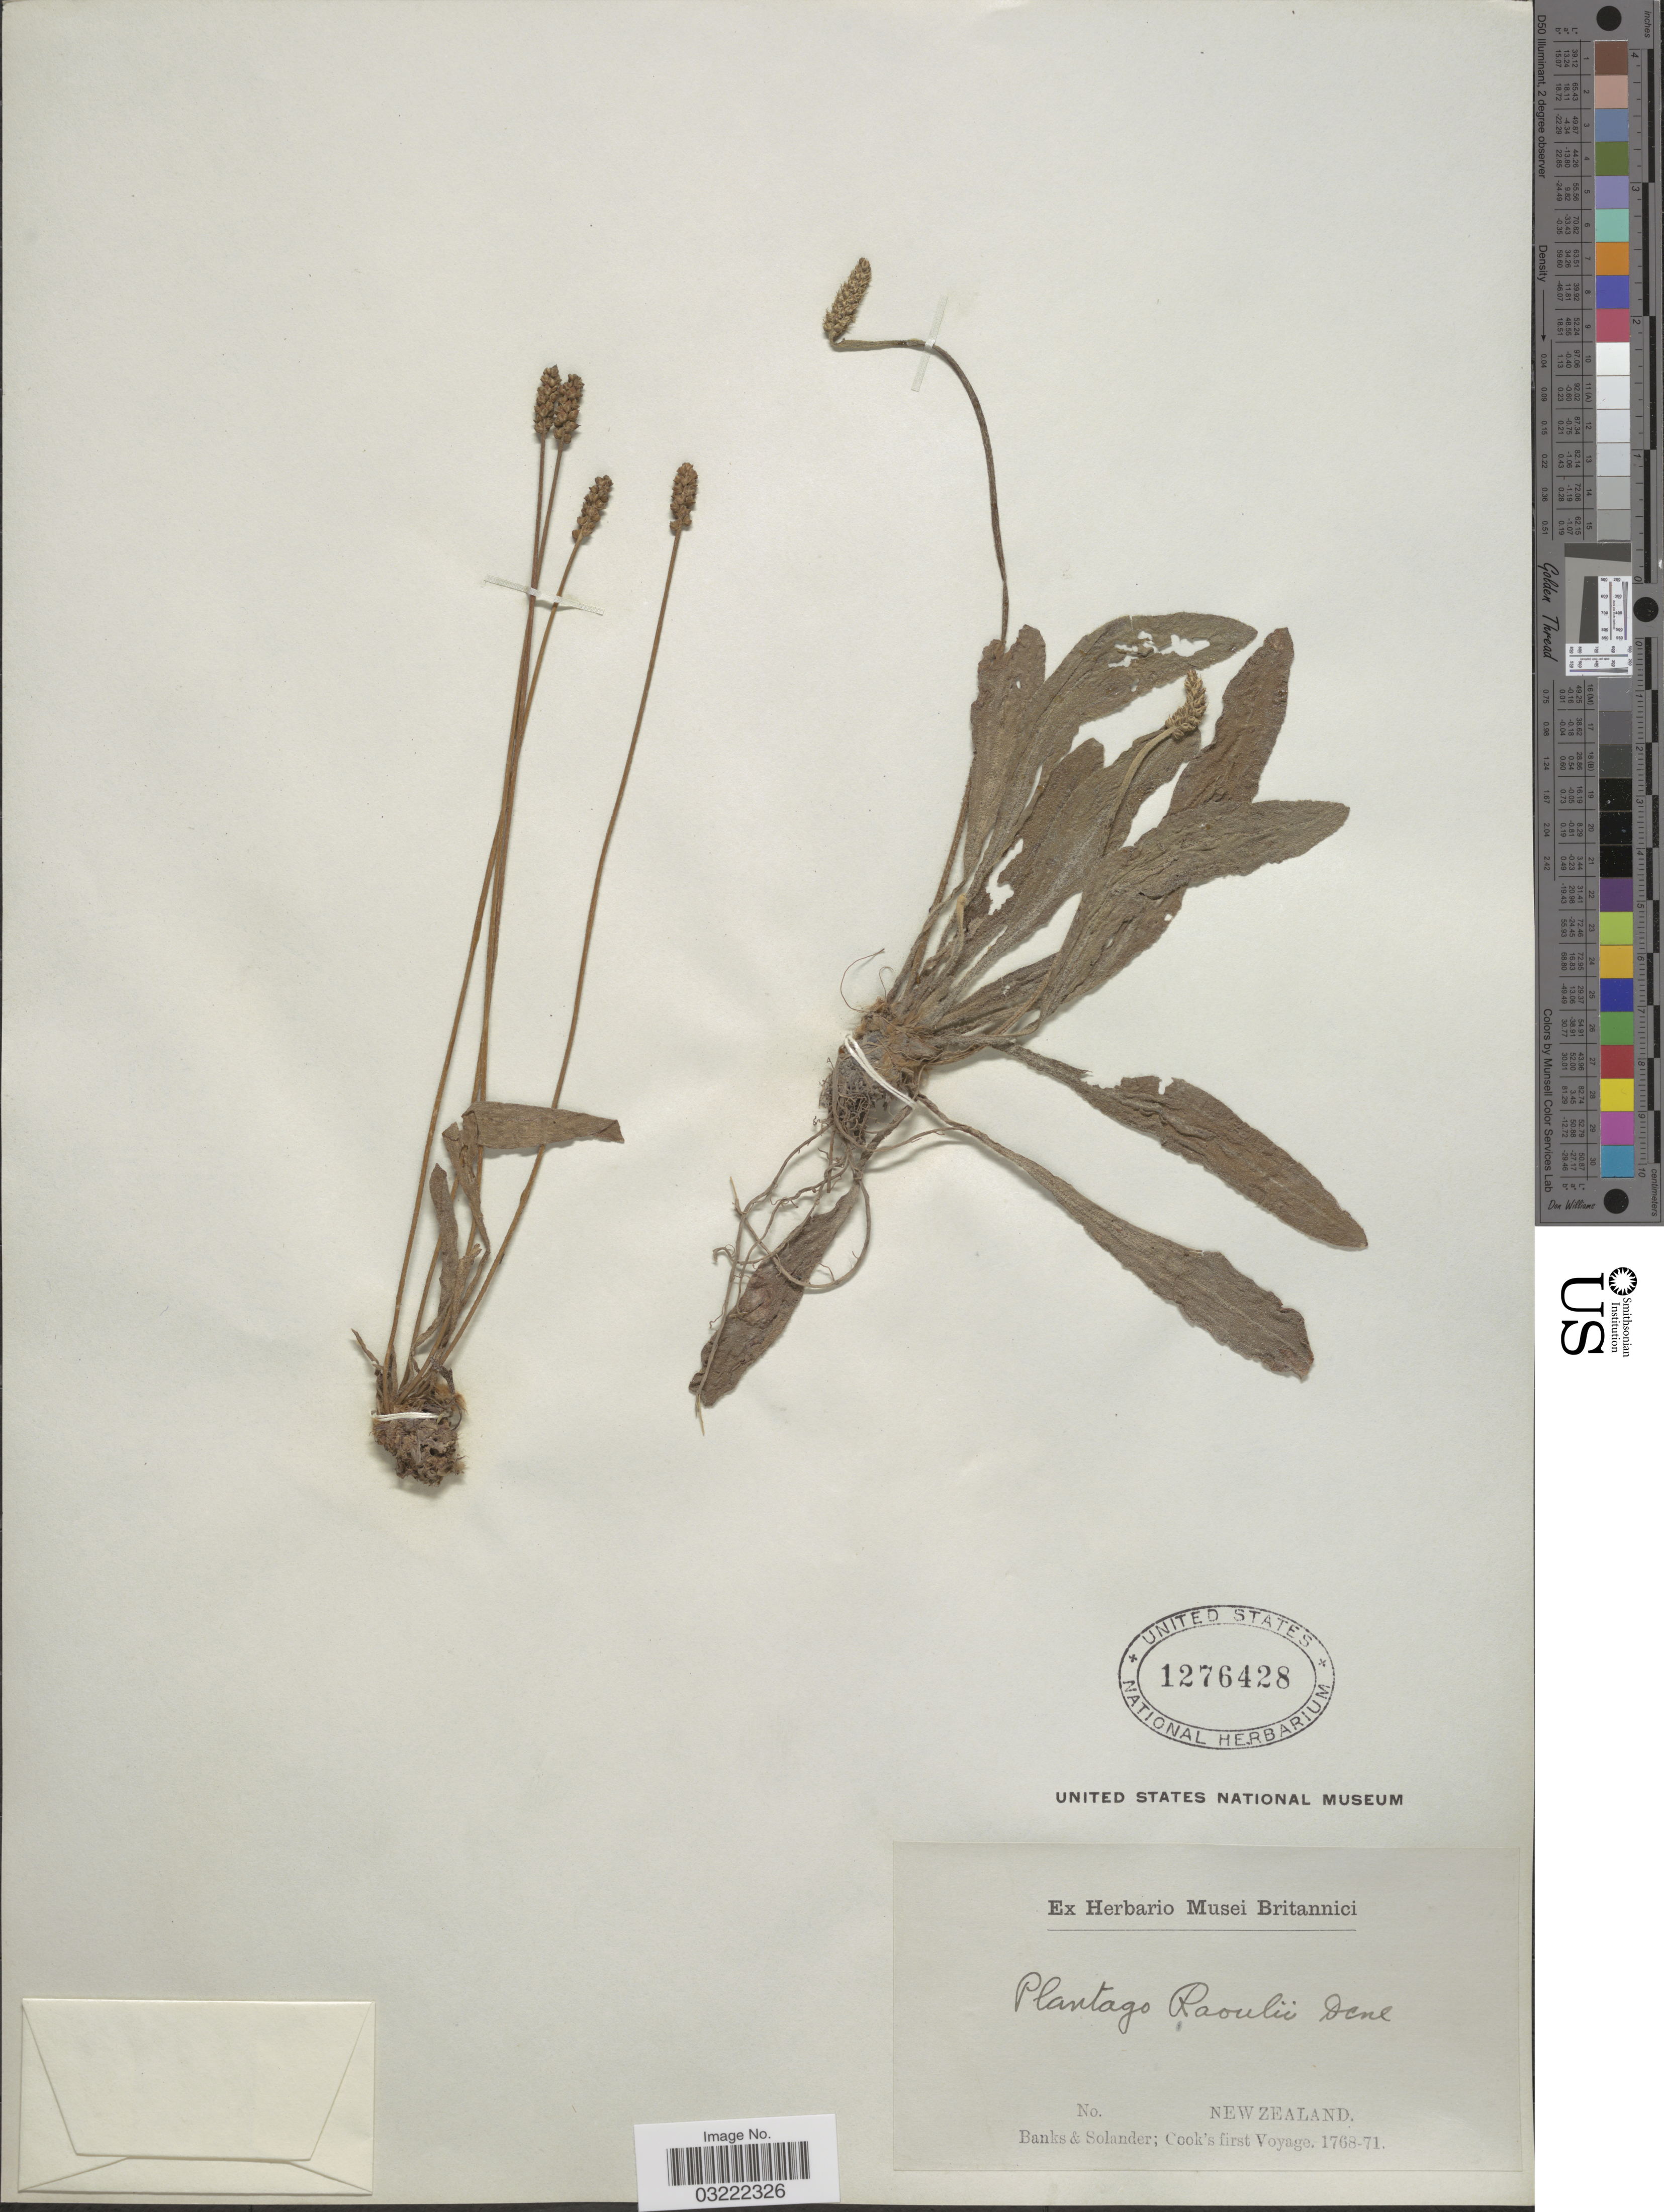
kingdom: Plantae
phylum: Tracheophyta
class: Magnoliopsida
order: Lamiales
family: Plantaginaceae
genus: Plantago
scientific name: Plantago raoulii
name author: Decne.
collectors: -- Banks & -- Solander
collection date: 1768/1771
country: New Zealand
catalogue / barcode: US 1276428